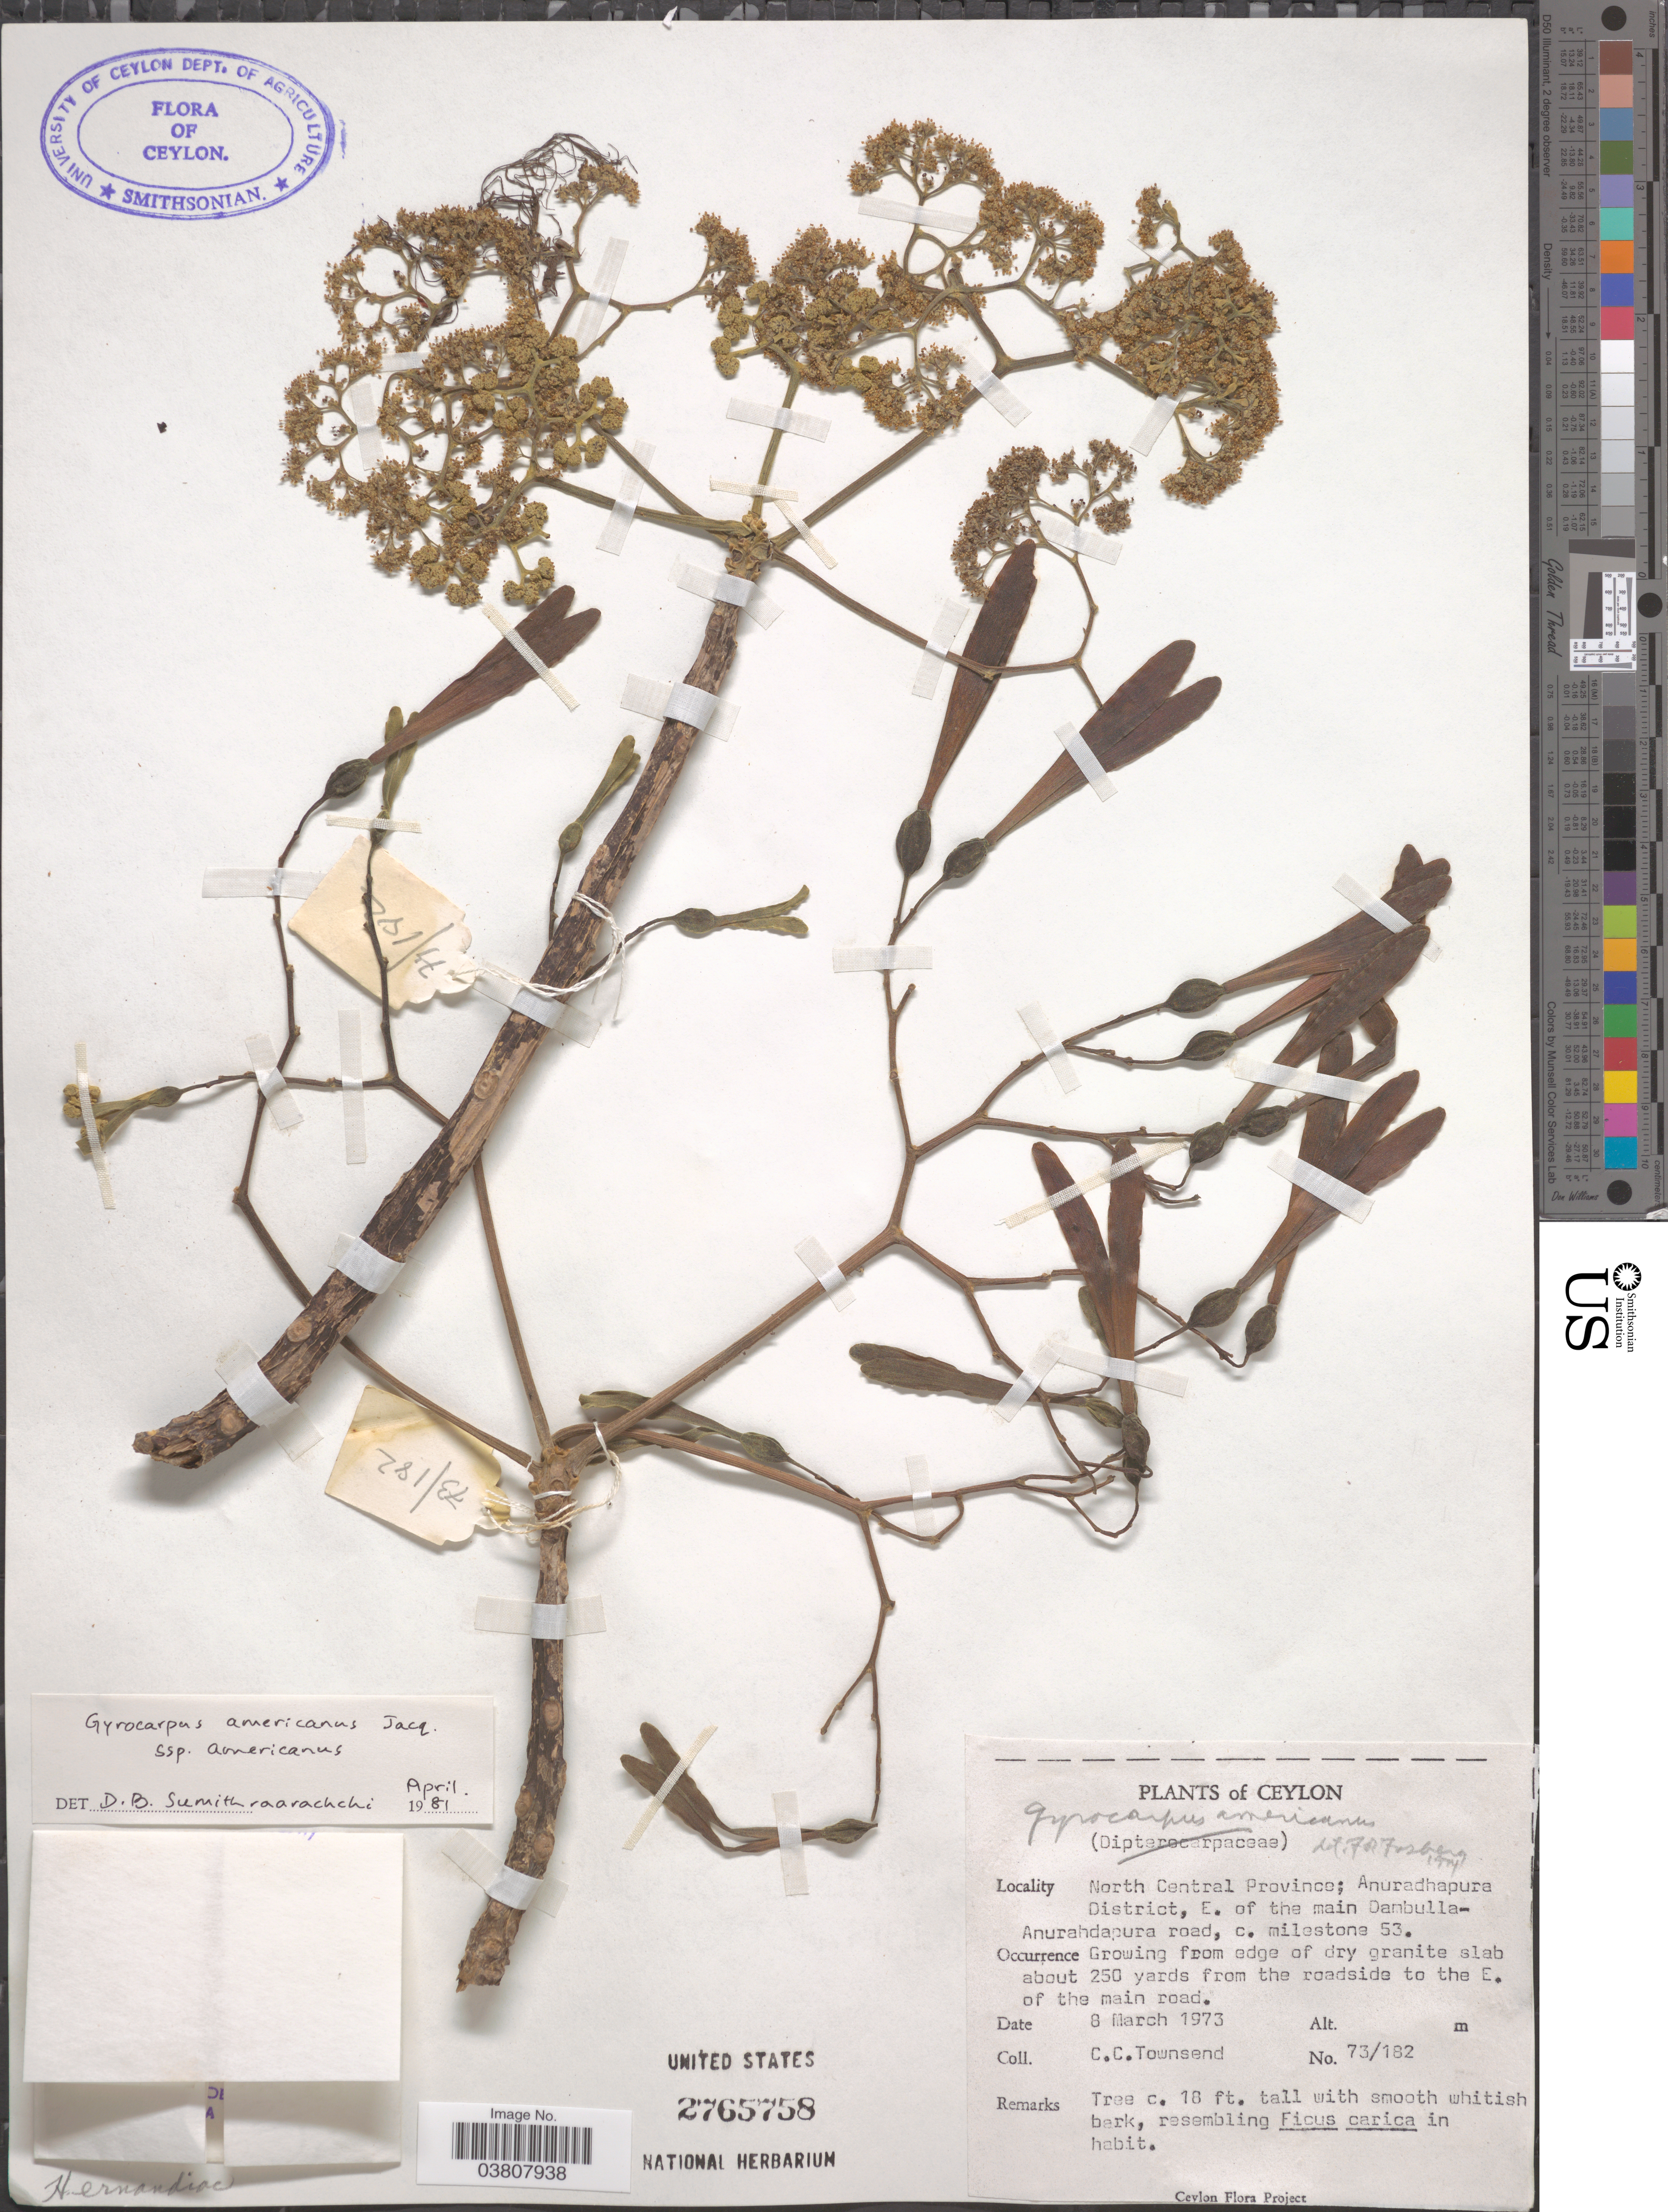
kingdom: Plantae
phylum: Tracheophyta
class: Magnoliopsida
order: Laurales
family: Hernandiaceae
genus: Gyrocarpus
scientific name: Gyrocarpus americanus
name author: Jacq.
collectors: C. C. Townsend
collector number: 73/182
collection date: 1973-03-08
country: Sri Lanka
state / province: North Central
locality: Ceylon. Anuradhapura District, E. of the main Dambulla - Anuradhapura road, c. milestone 53.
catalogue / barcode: US 2765758